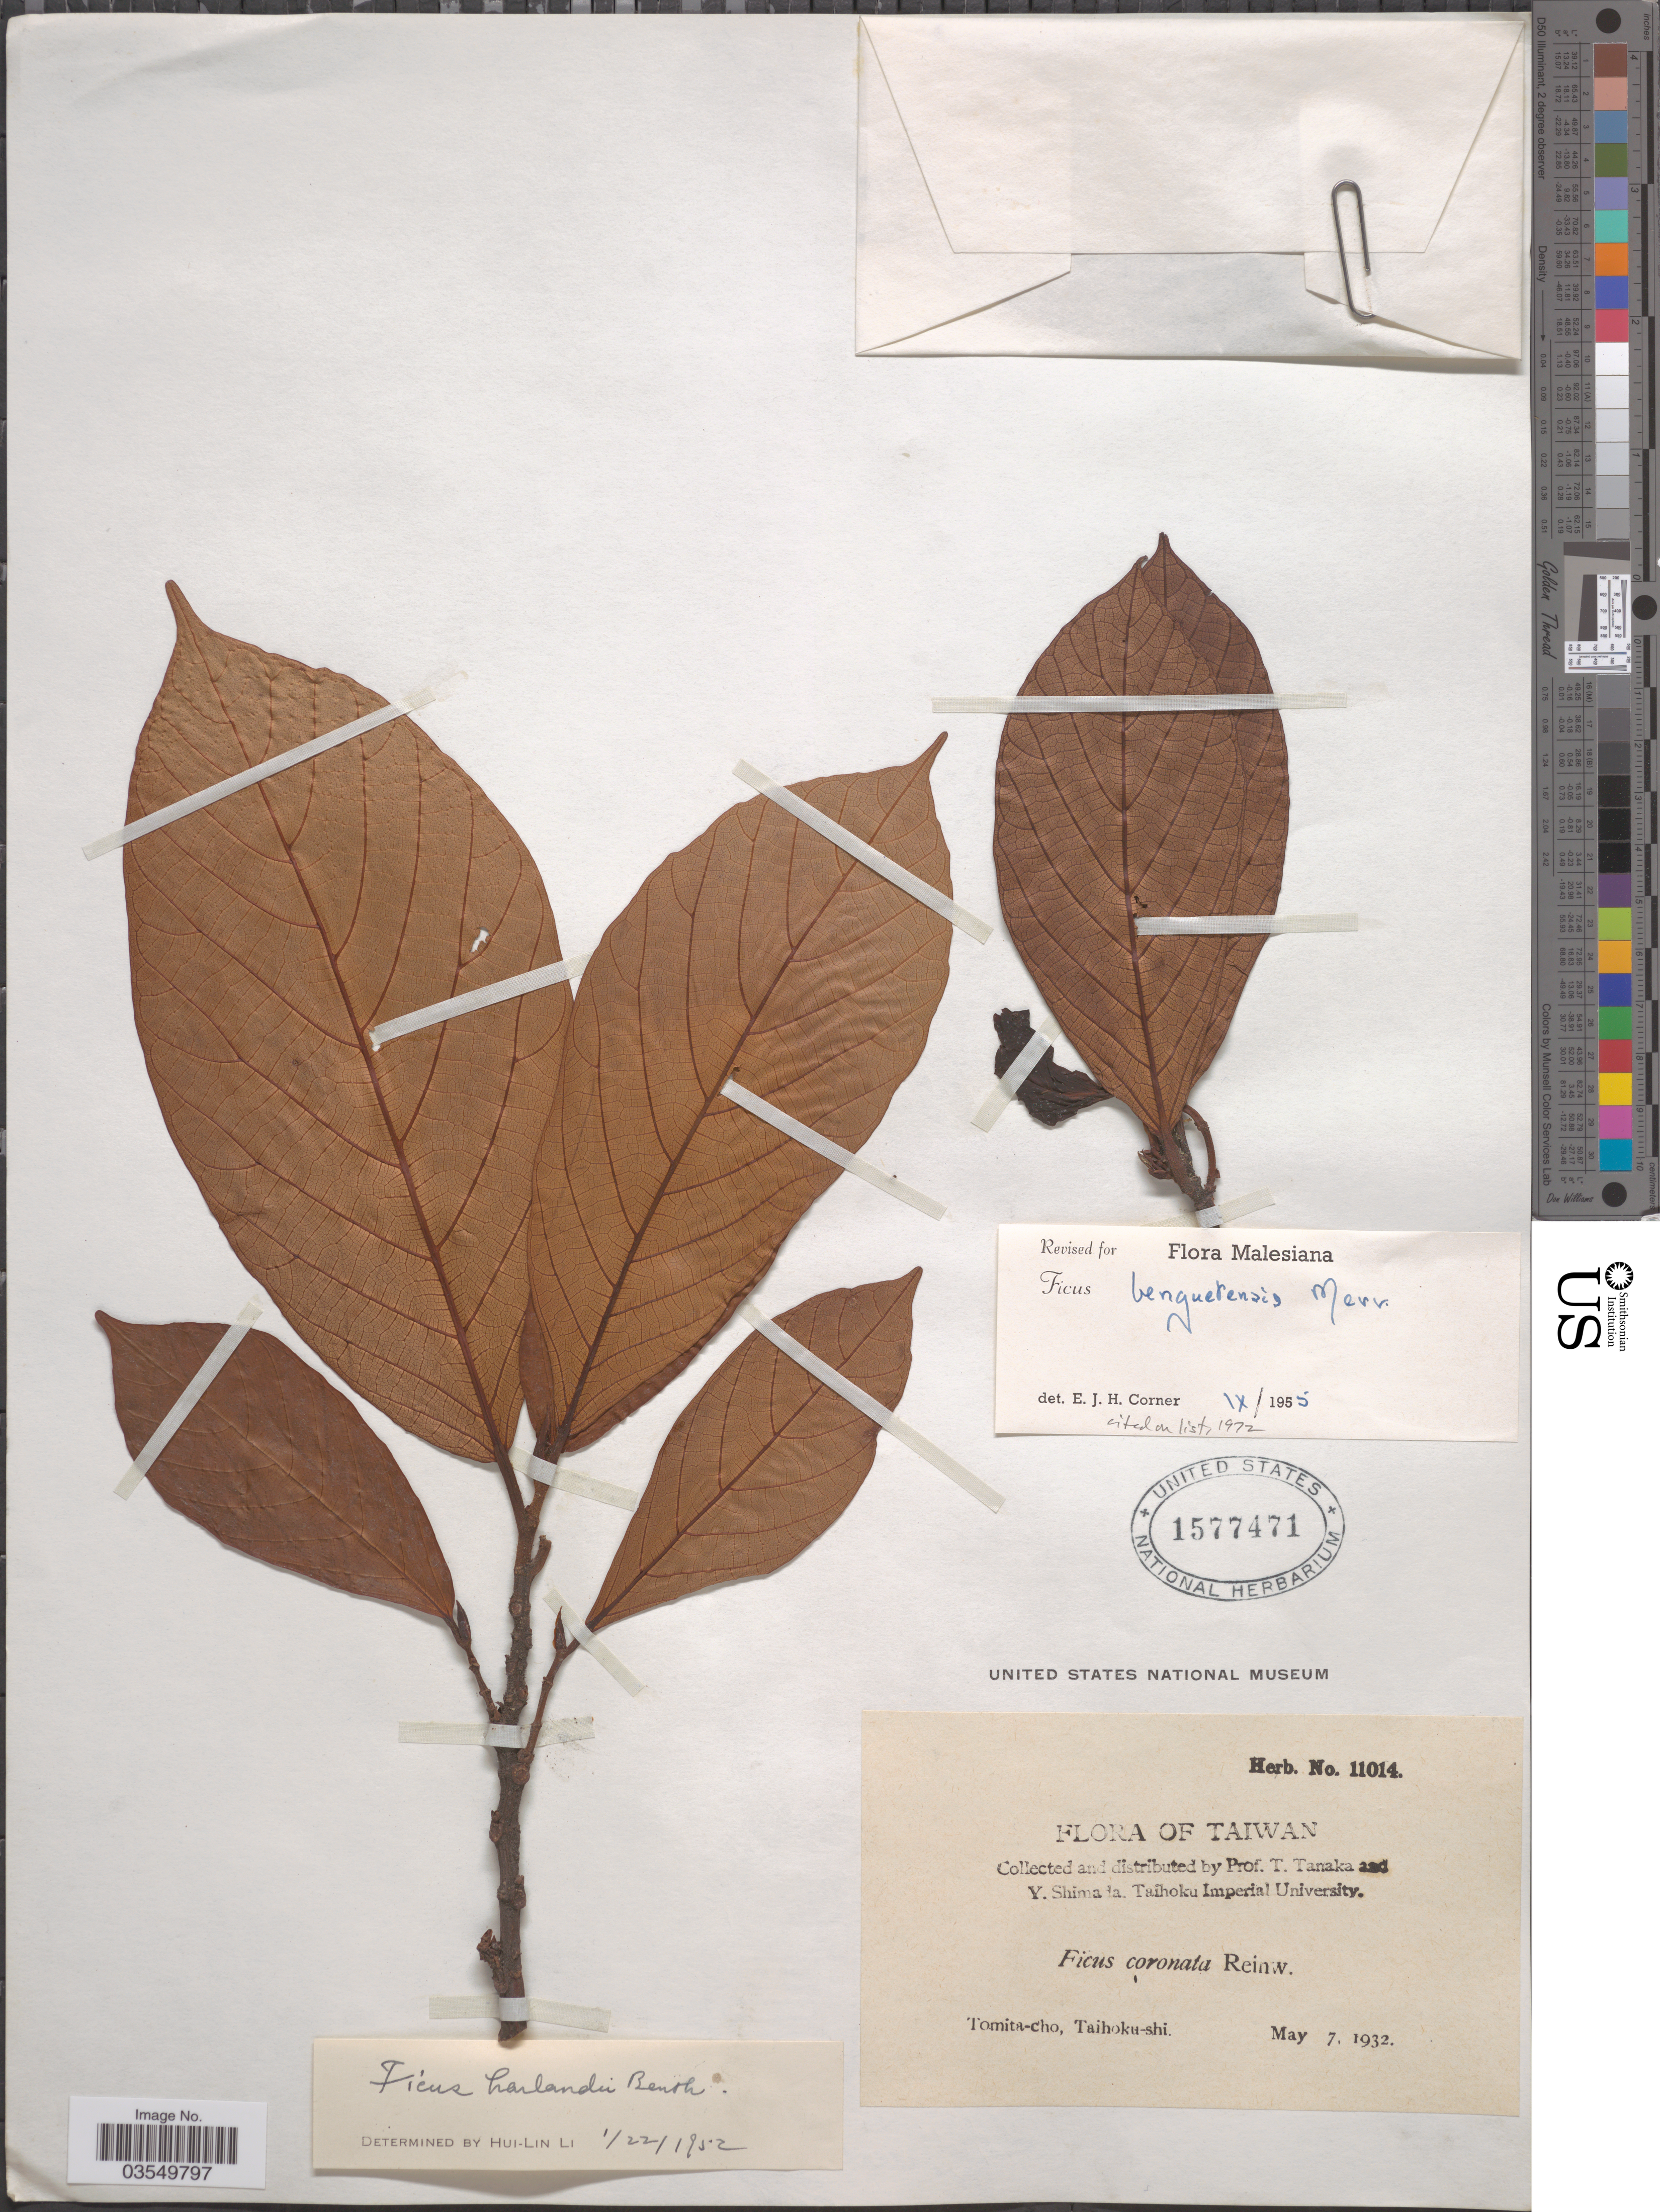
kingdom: Plantae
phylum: Tracheophyta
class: Magnoliopsida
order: Rosales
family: Moraceae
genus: Ficus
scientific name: Ficus benguetensis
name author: Merr.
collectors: T. Tanaka & Y. Shimada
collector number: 11014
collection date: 1932-05-07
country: Taiwan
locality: Tomita-cho, Taihoku-shi.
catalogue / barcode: US 1577471